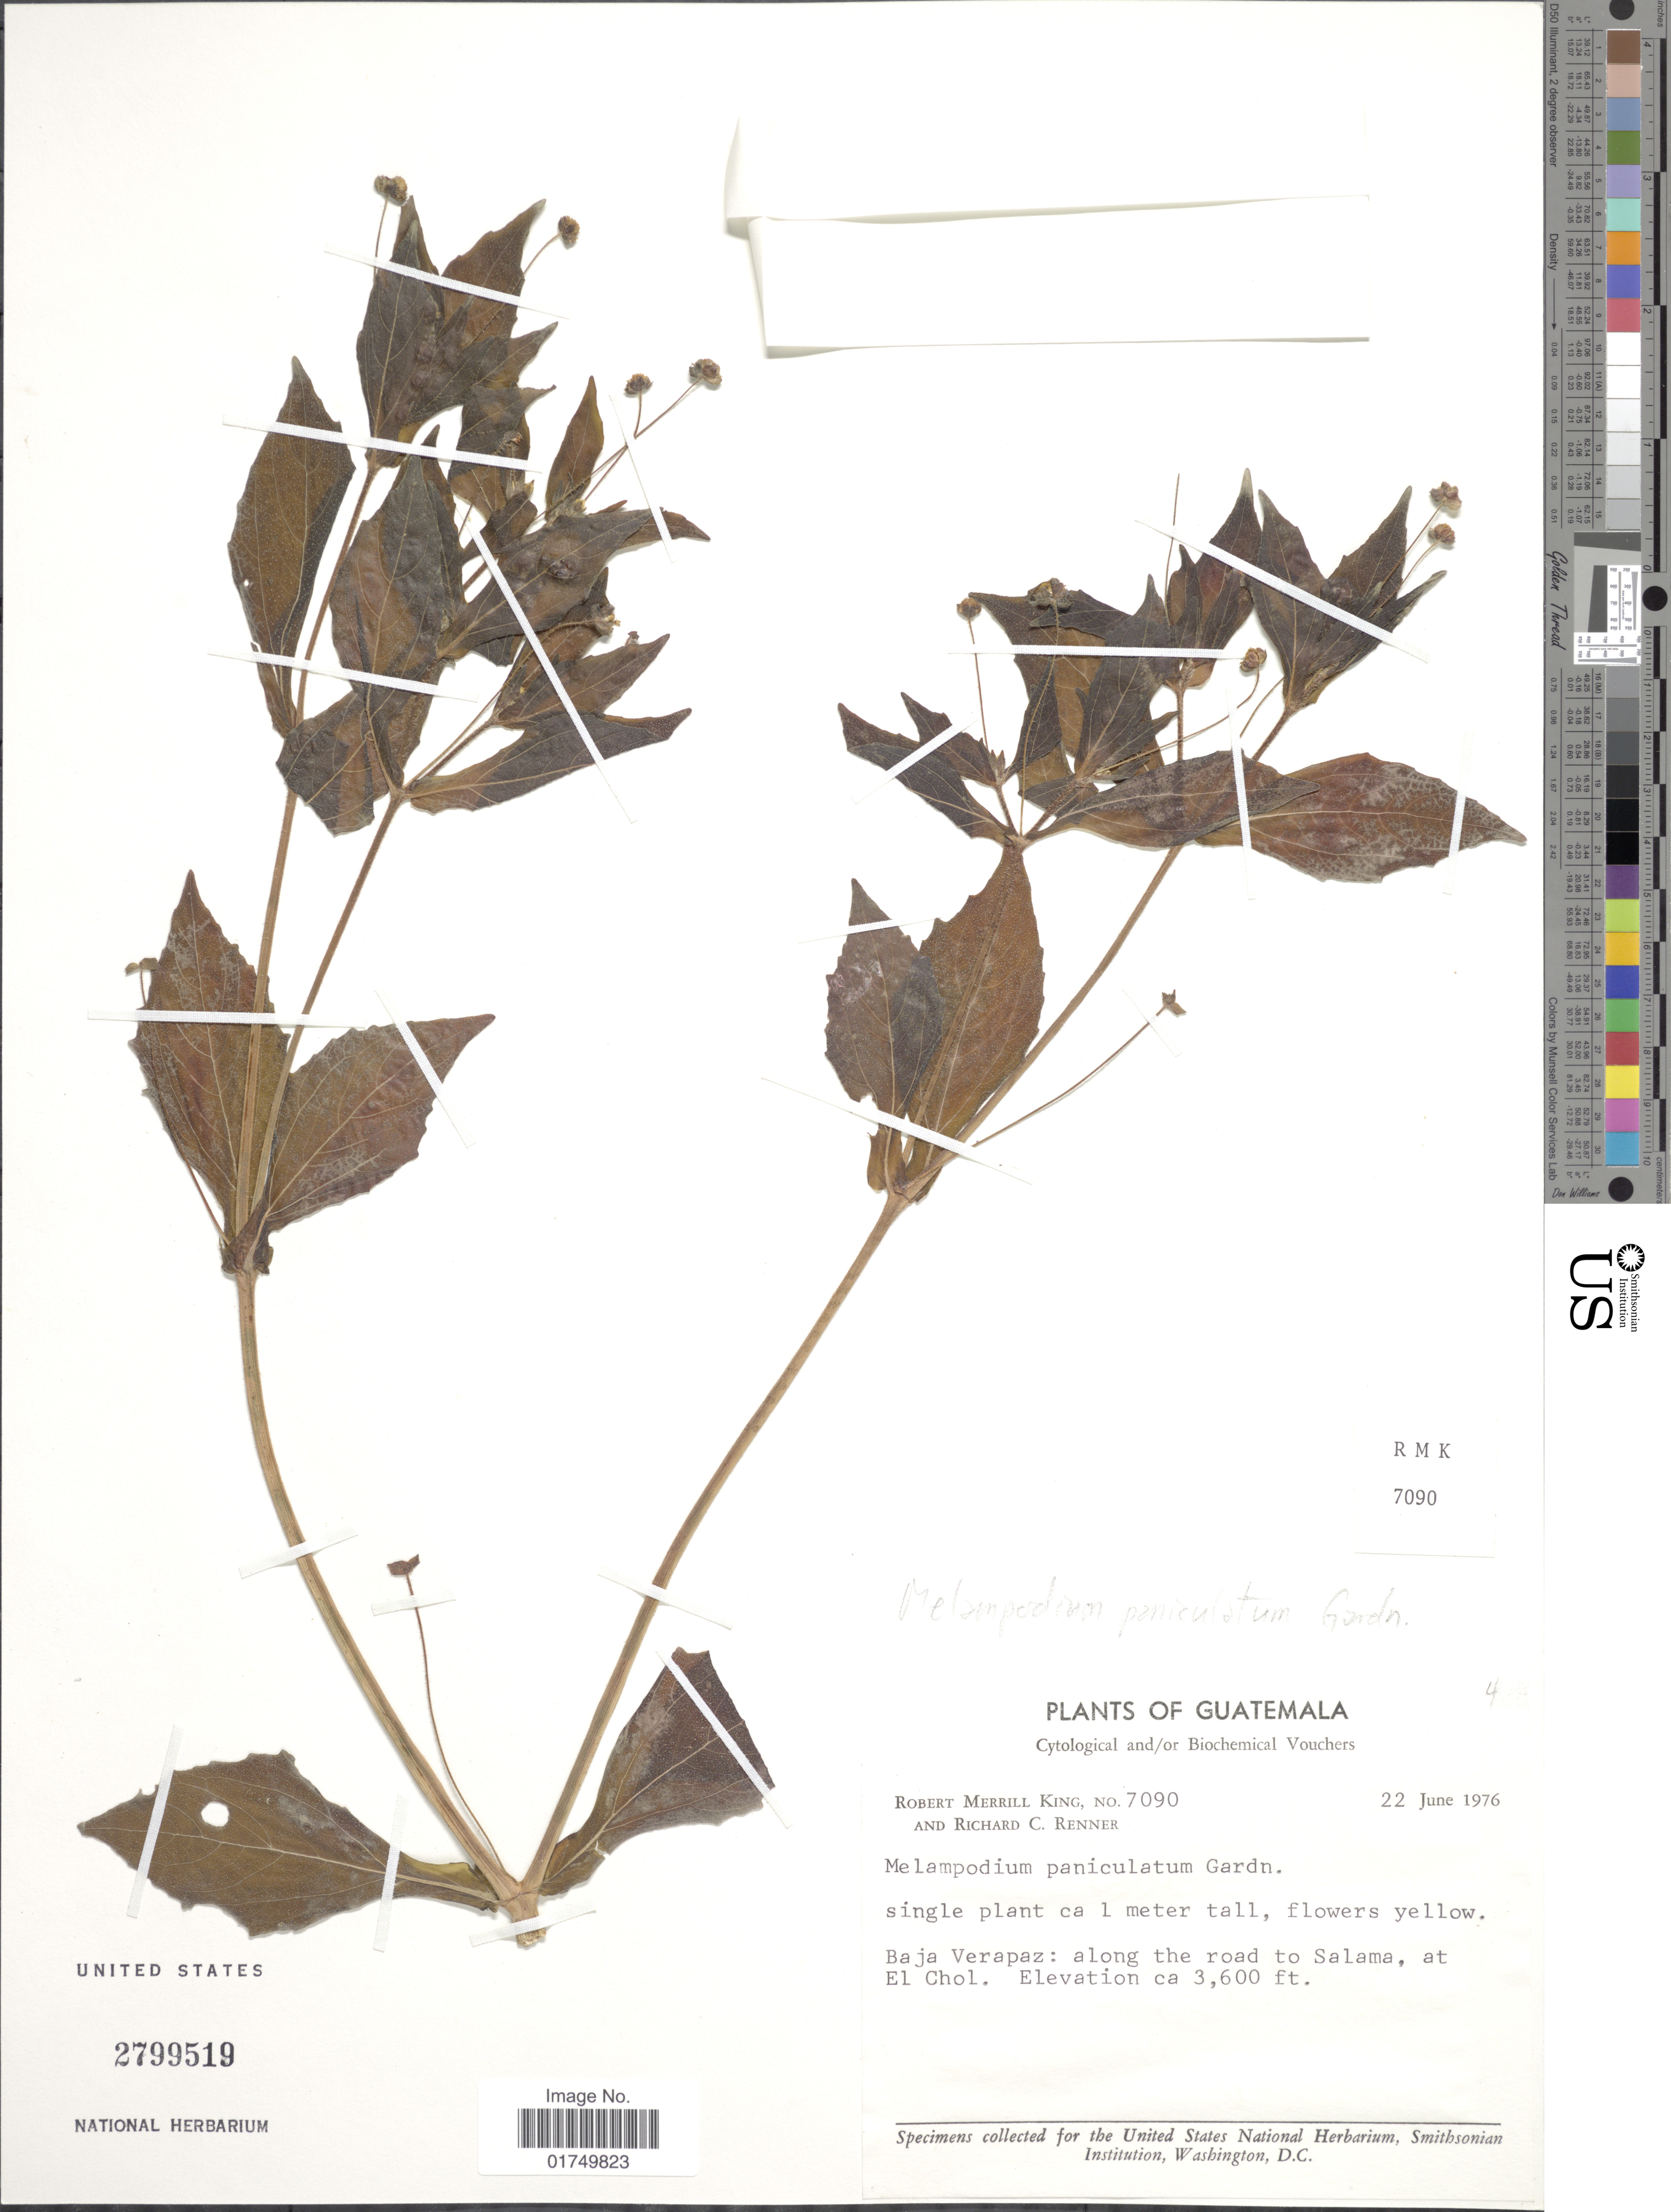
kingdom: Plantae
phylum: Tracheophyta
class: Magnoliopsida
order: Asterales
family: Asteraceae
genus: Melampodium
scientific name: Melampodium paniculatum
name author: Gardner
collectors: R. M. King & R. C. Renner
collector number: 7090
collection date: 1976-06-22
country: Guatemala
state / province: Baja Verapaz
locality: Along the road to Salama, at El Chol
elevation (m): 1097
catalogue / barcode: US 2799519